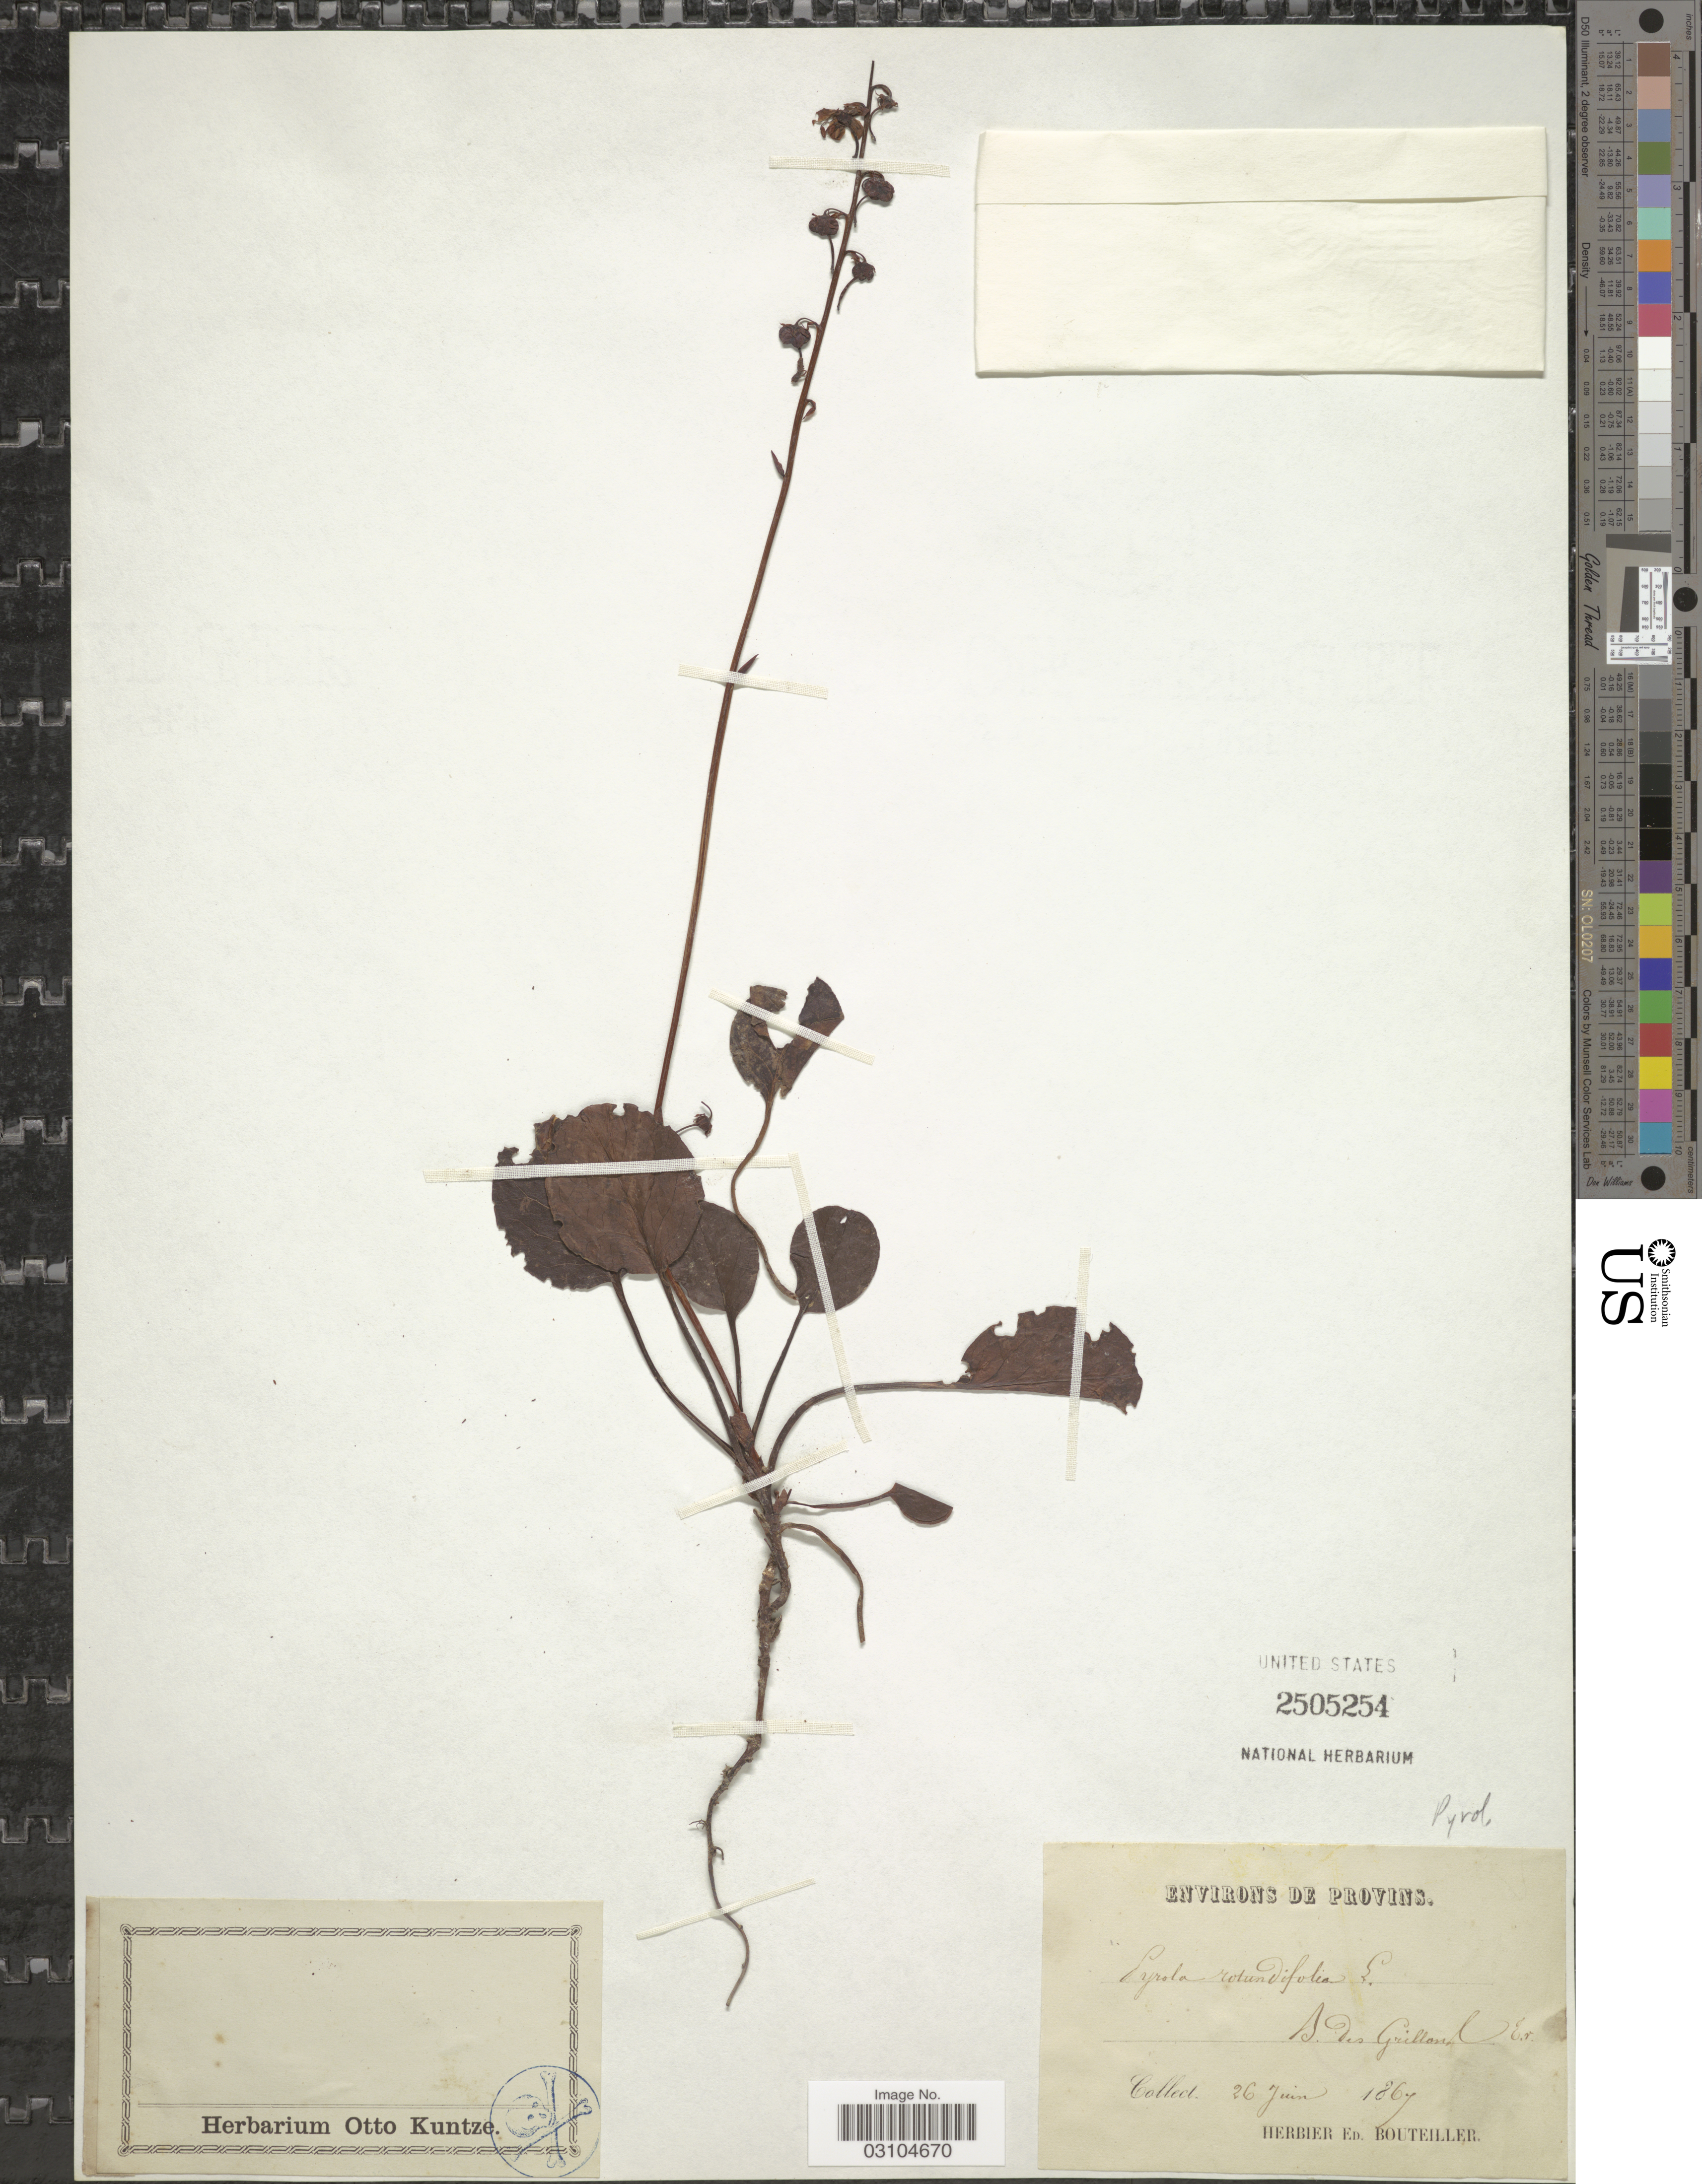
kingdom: Plantae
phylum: Tracheophyta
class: Magnoliopsida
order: Ericales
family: Ericaceae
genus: Pyrola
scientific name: Pyrola rotundifolia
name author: L.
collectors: Ex herb. Ed. Bouteiller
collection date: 1867-06-26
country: France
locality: Environs de Provins. B. des Grillon, L. E.r. [interpreted]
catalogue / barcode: US 2505254